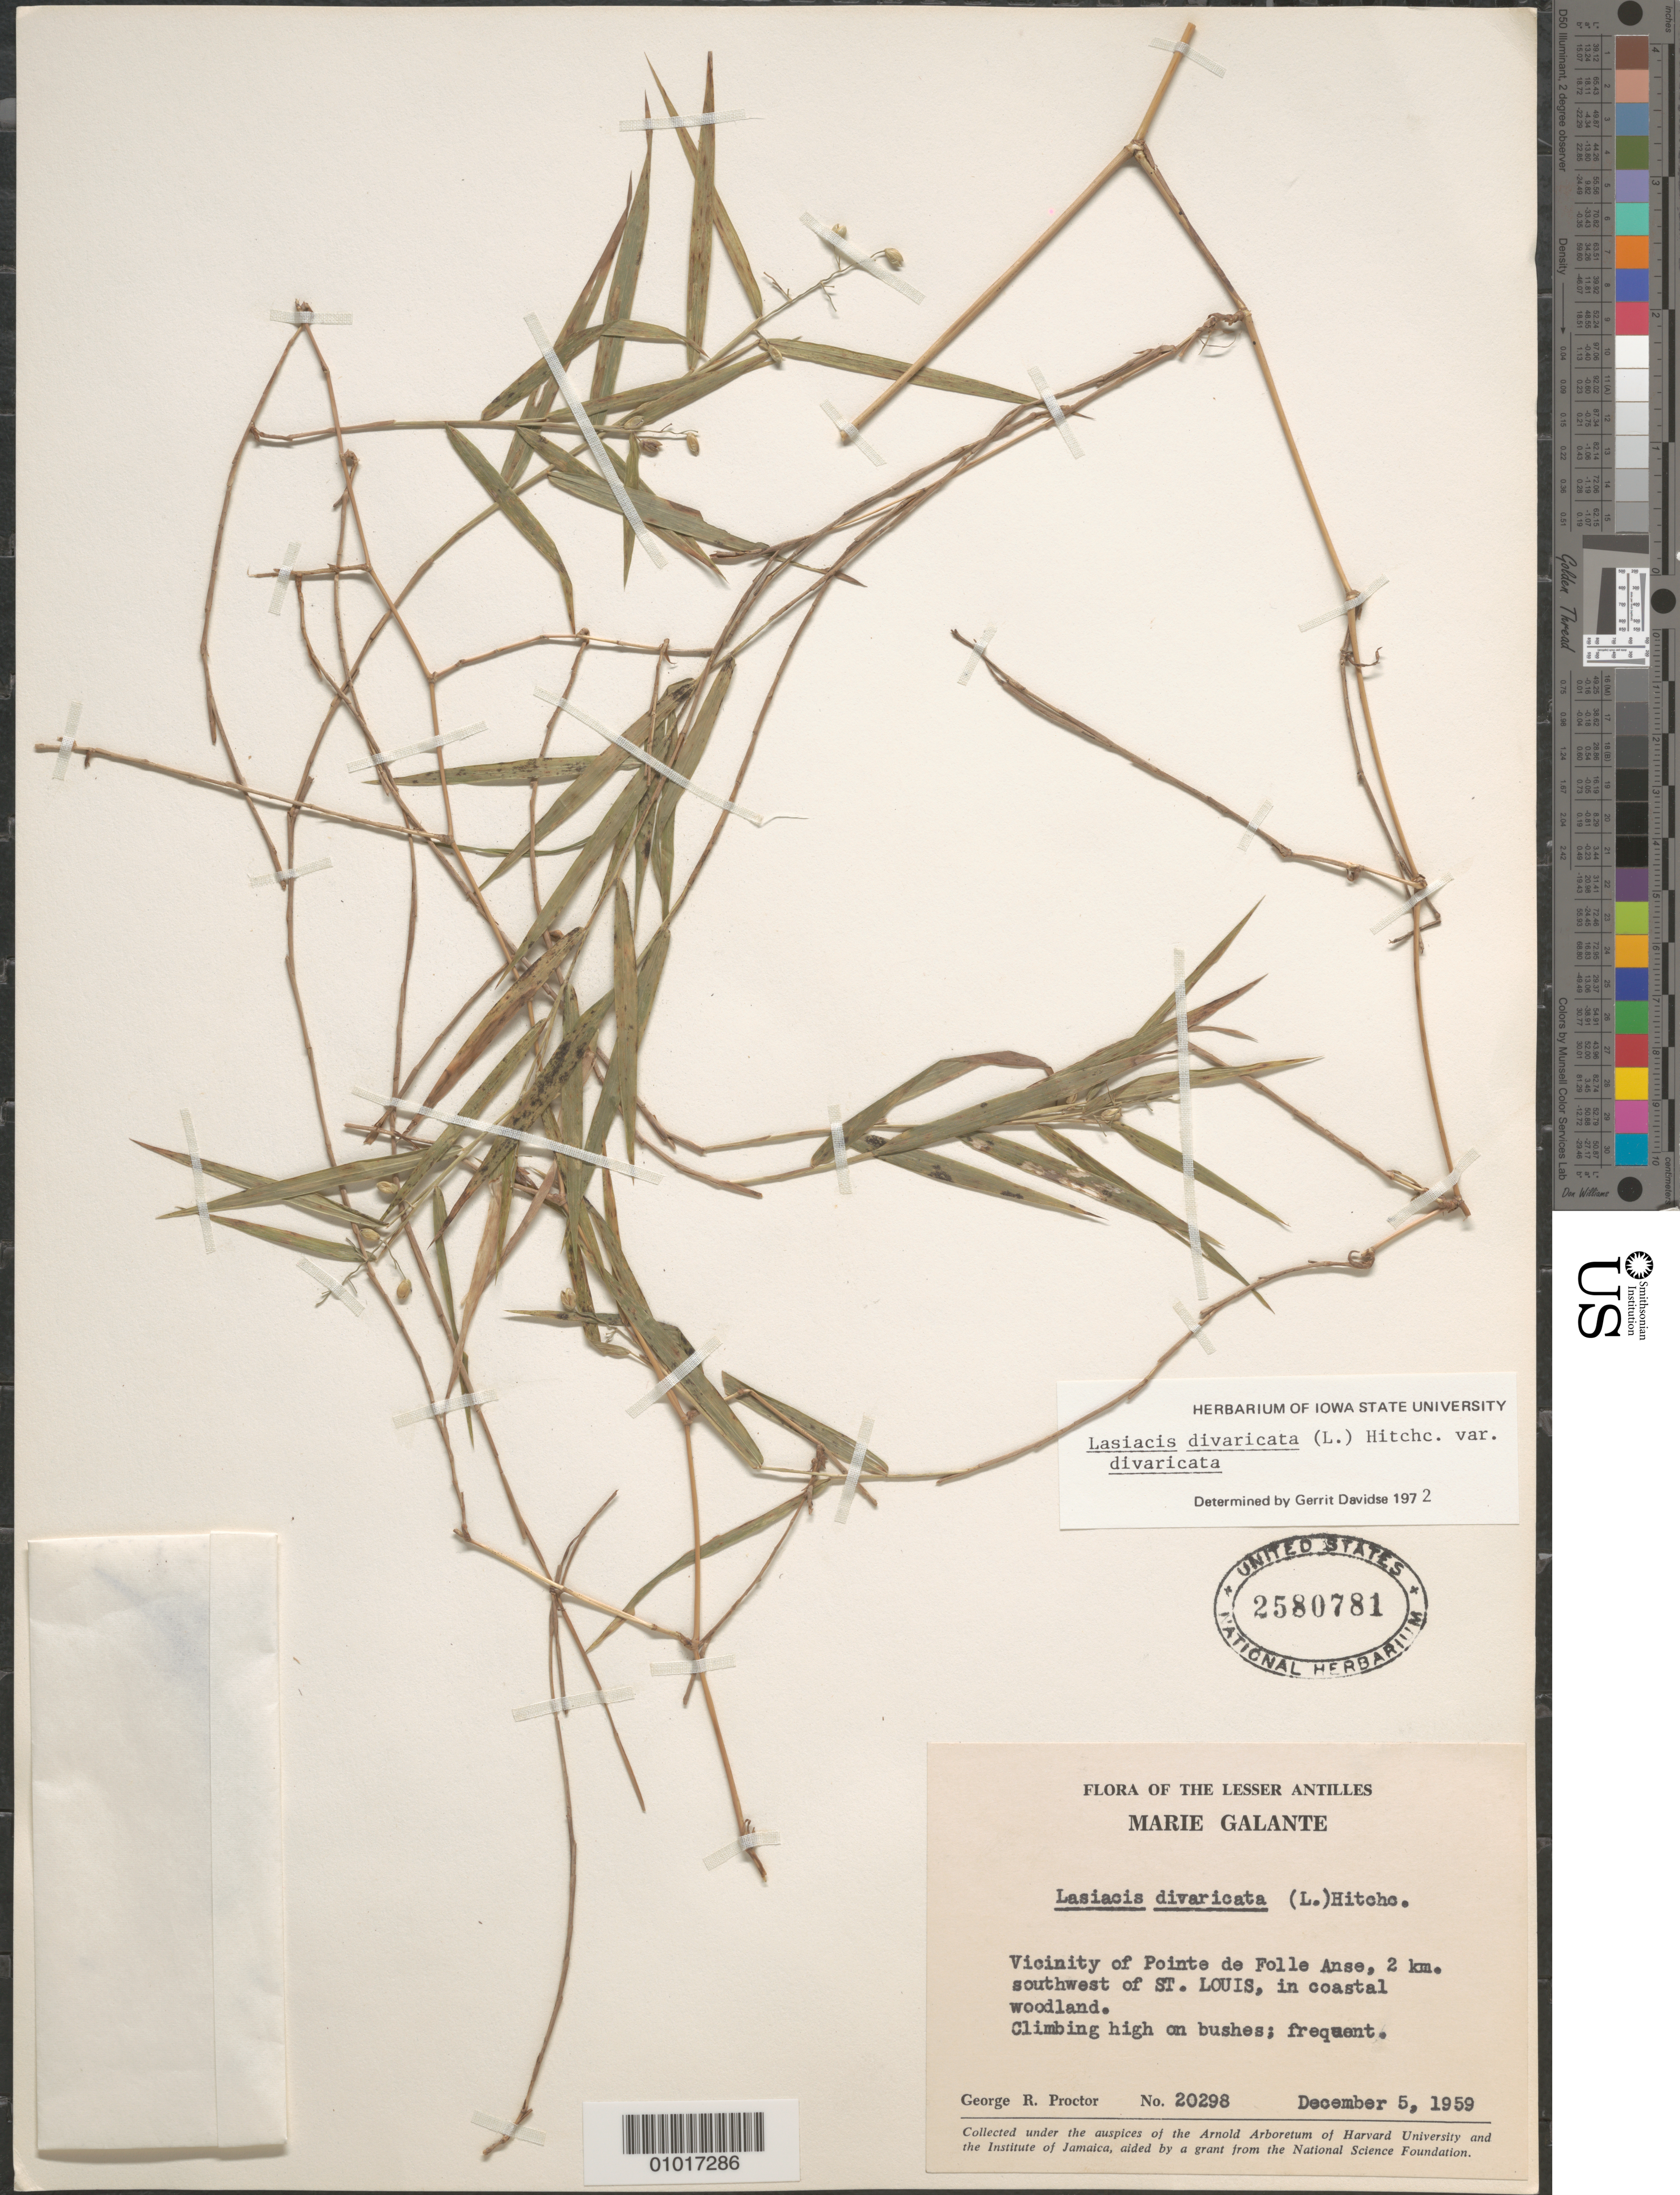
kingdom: Plantae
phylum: Tracheophyta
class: Liliopsida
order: Poales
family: Poaceae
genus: Lasiacis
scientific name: Lasiacis divaricata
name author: (L.) Hitchc.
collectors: G. R. Proctor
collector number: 20298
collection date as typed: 05 Dec 1959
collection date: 1959-12-05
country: Guadeloupe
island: Marie Galante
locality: Vicinity of Pointe de Folle Anse, southwest of St. Louis, in coastal woodland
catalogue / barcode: US 2580781